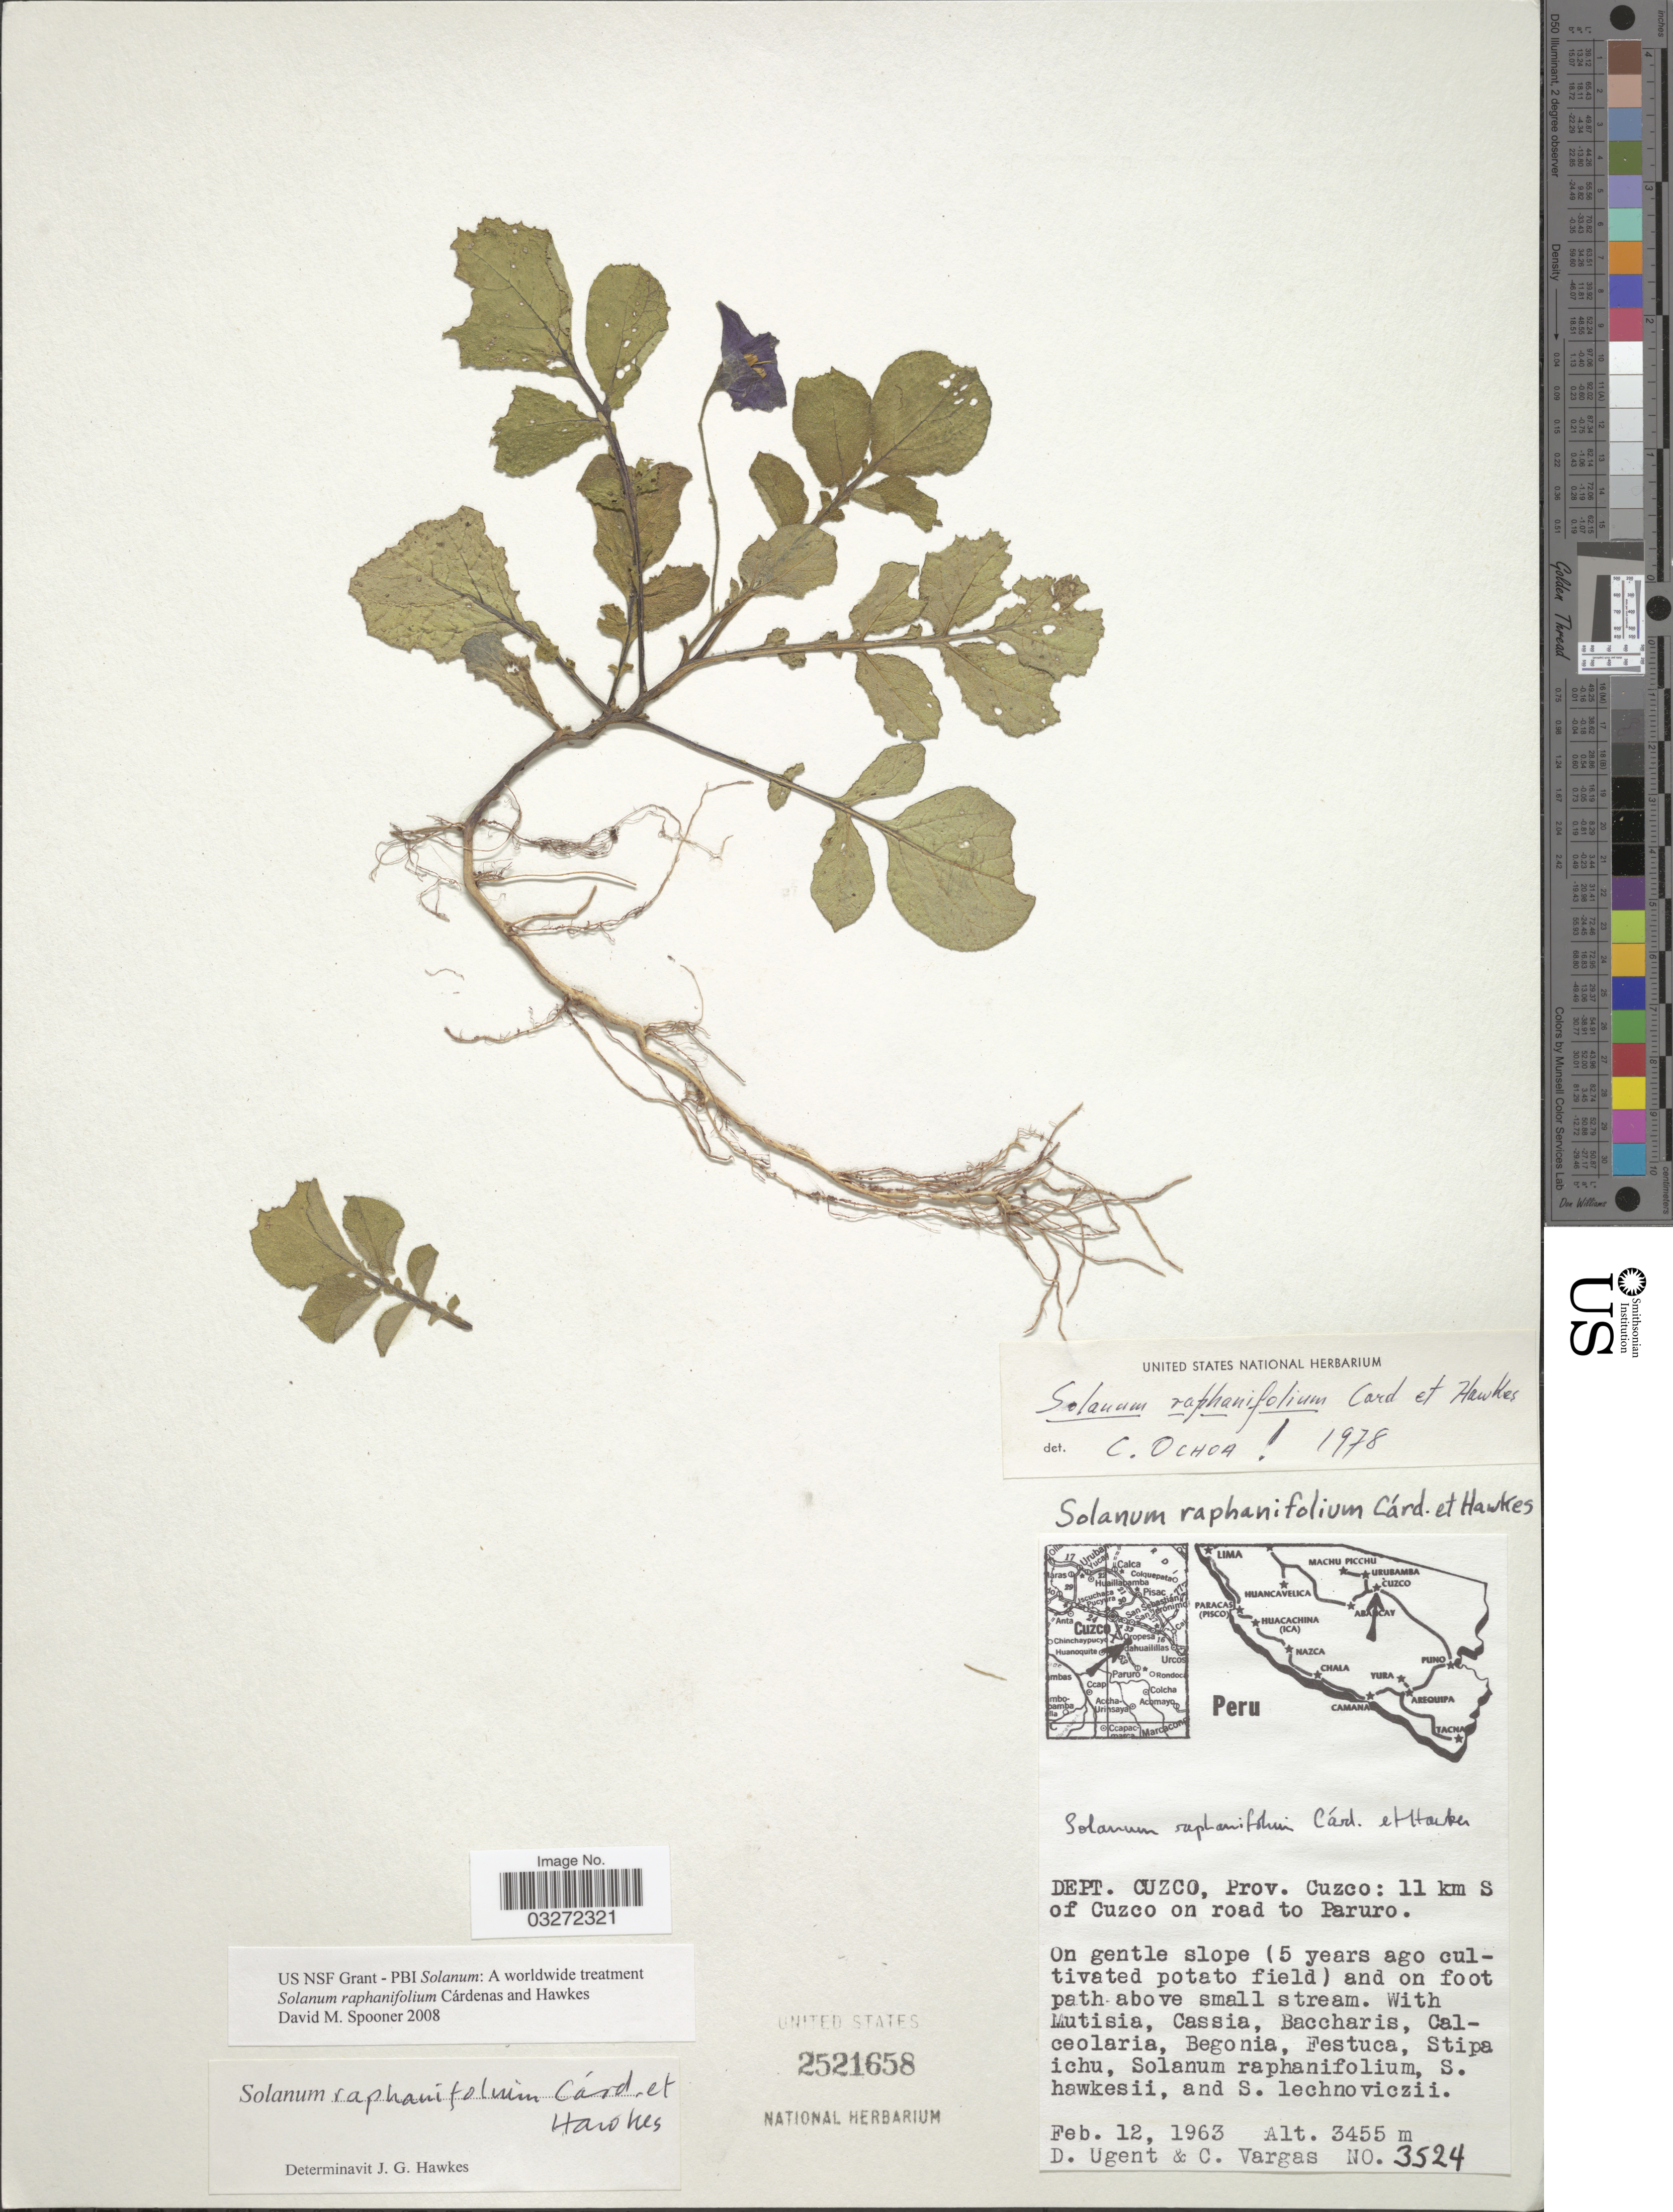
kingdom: Plantae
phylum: Tracheophyta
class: Magnoliopsida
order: Solanales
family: Solanaceae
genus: Solanum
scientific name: Solanum raphanifolium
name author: Cárdenas & Hawkes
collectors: D. Ugent & C. Vargas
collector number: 3524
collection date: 1963-02-12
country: Peru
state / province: Cusco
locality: Dept.Cuzco, Prov. Cuzco: 11 km S of Cuzco on road to Paruro.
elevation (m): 3455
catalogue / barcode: US 2521658